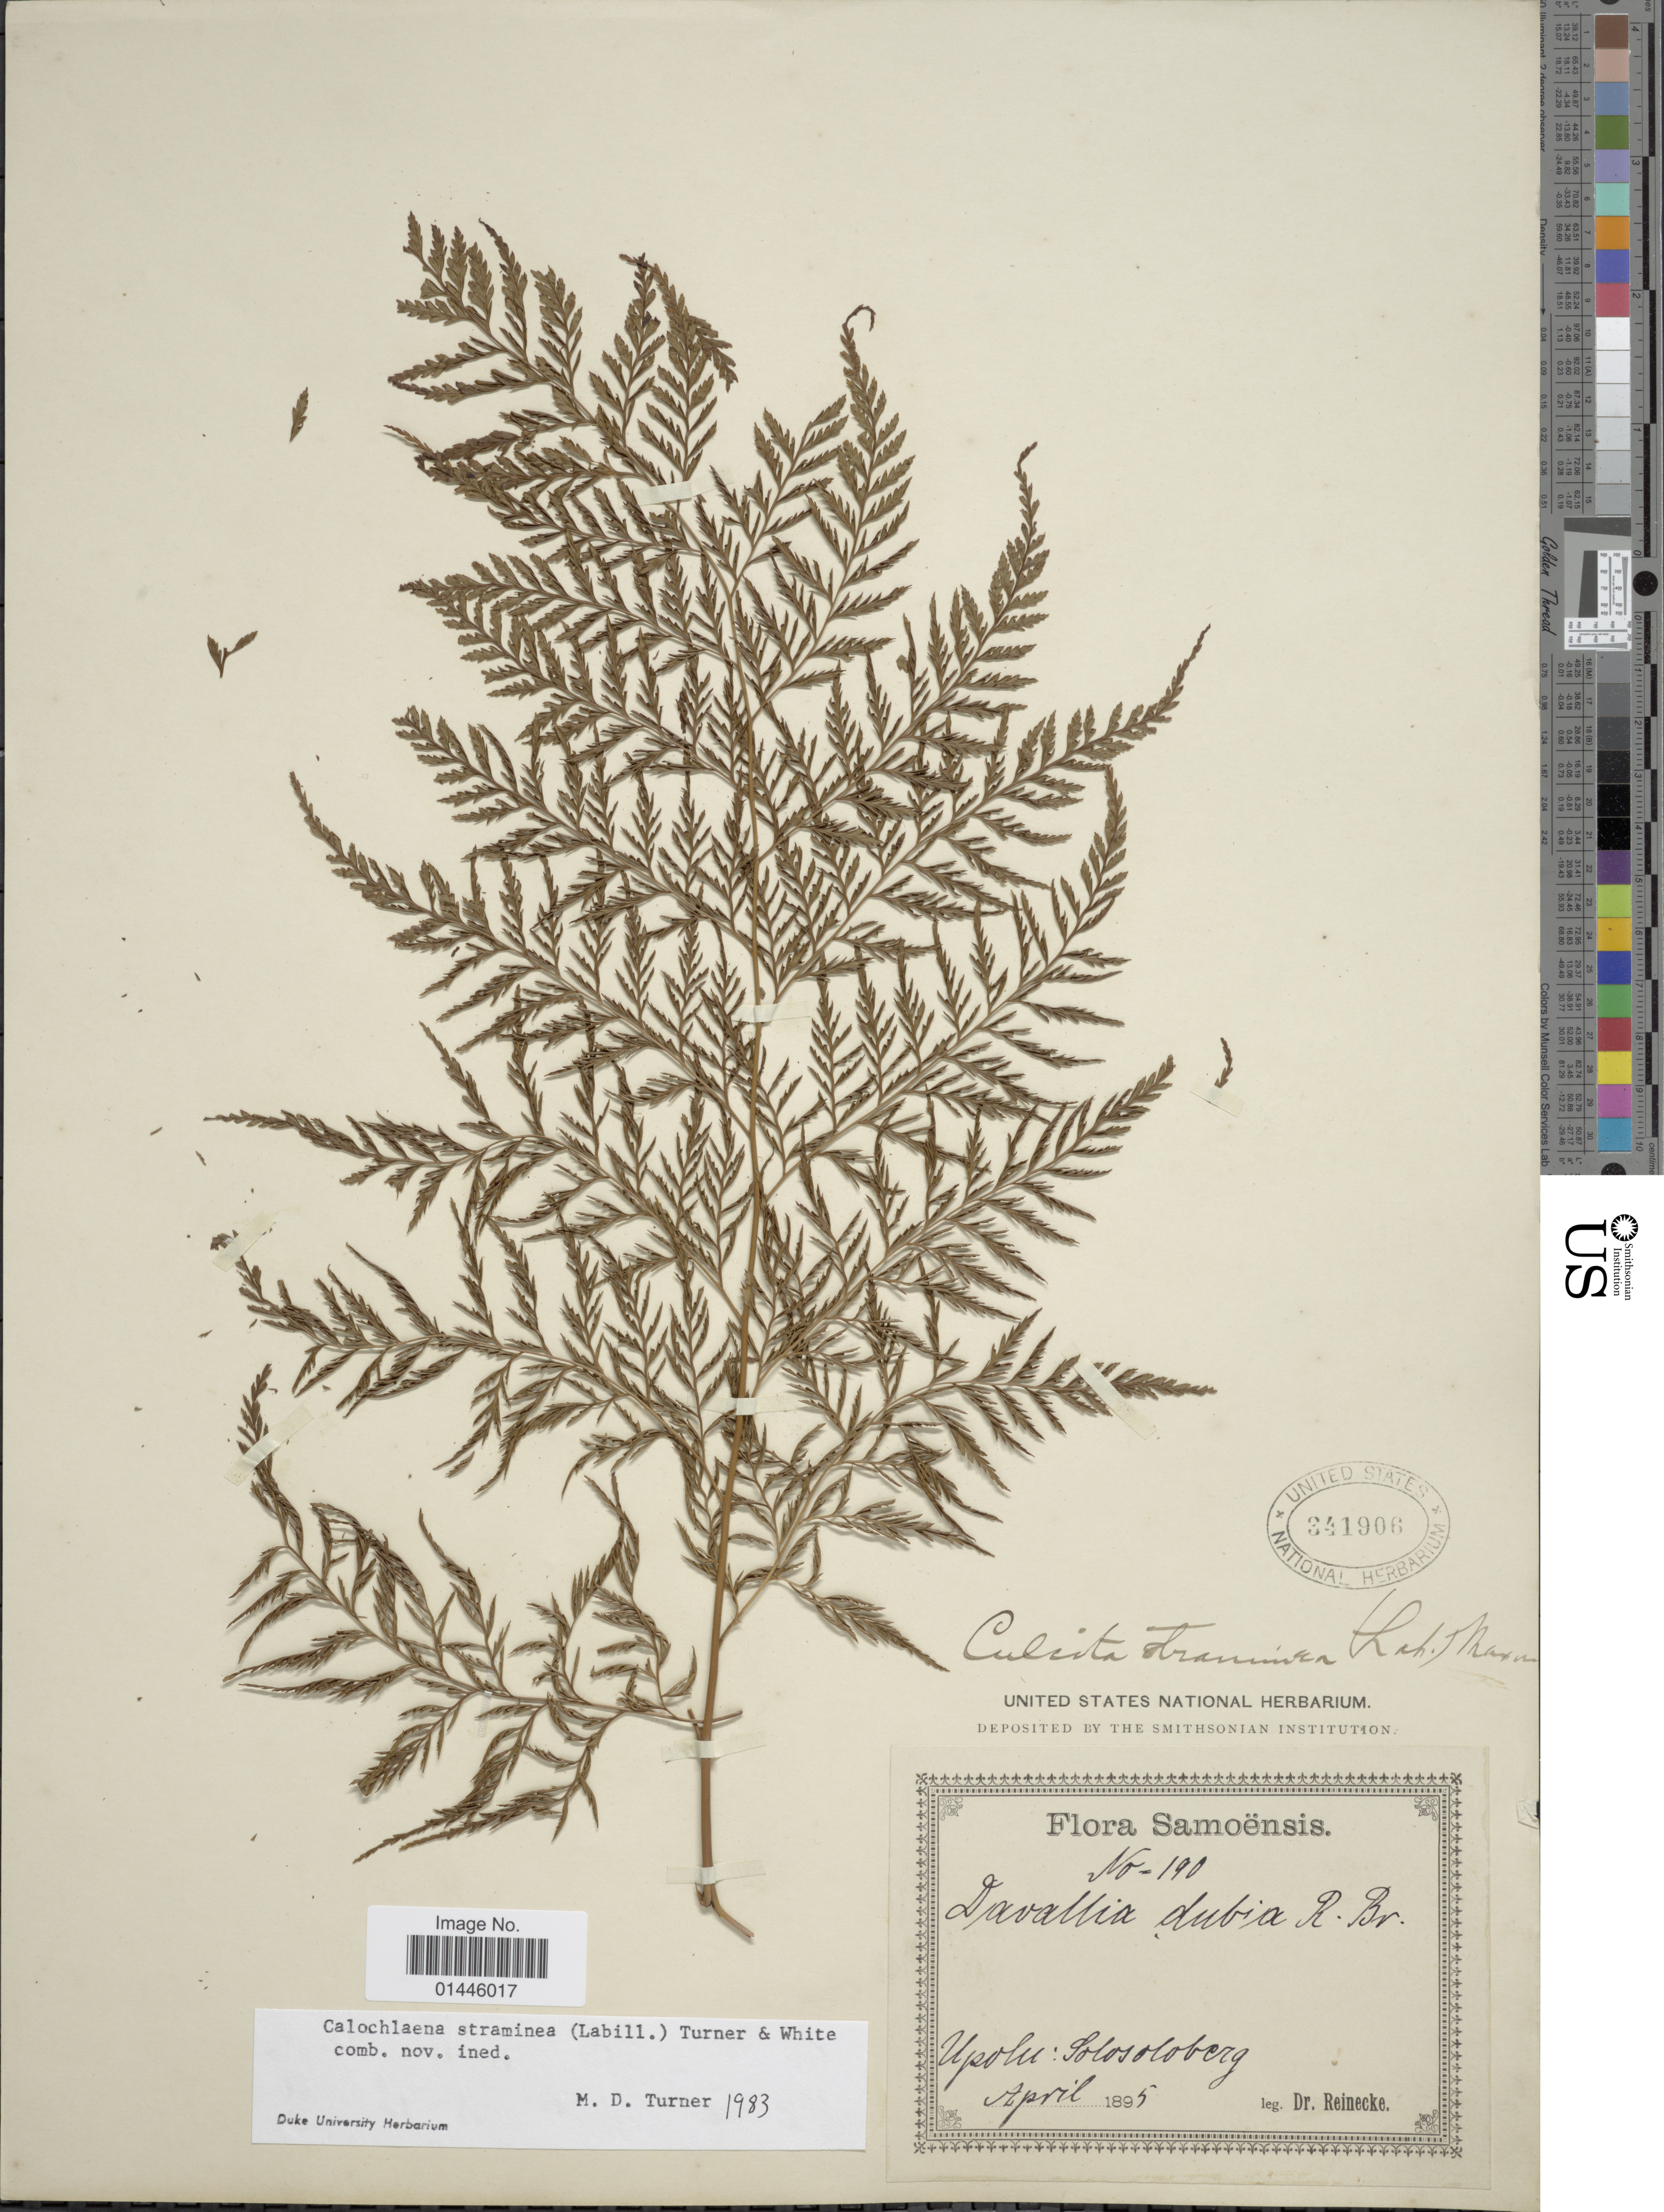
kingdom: Plantae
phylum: Tracheophyta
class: Polypodiopsida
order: Cyatheales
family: Dicksoniaceae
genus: Calochlaena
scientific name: Calochlaena straminea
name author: (Labill.) M.D. Turner & R.A. White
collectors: -- Reinecke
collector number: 190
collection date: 1895-04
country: Samoa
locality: Upolu: Solosoloberg. [interpreted]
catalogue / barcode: US 341906